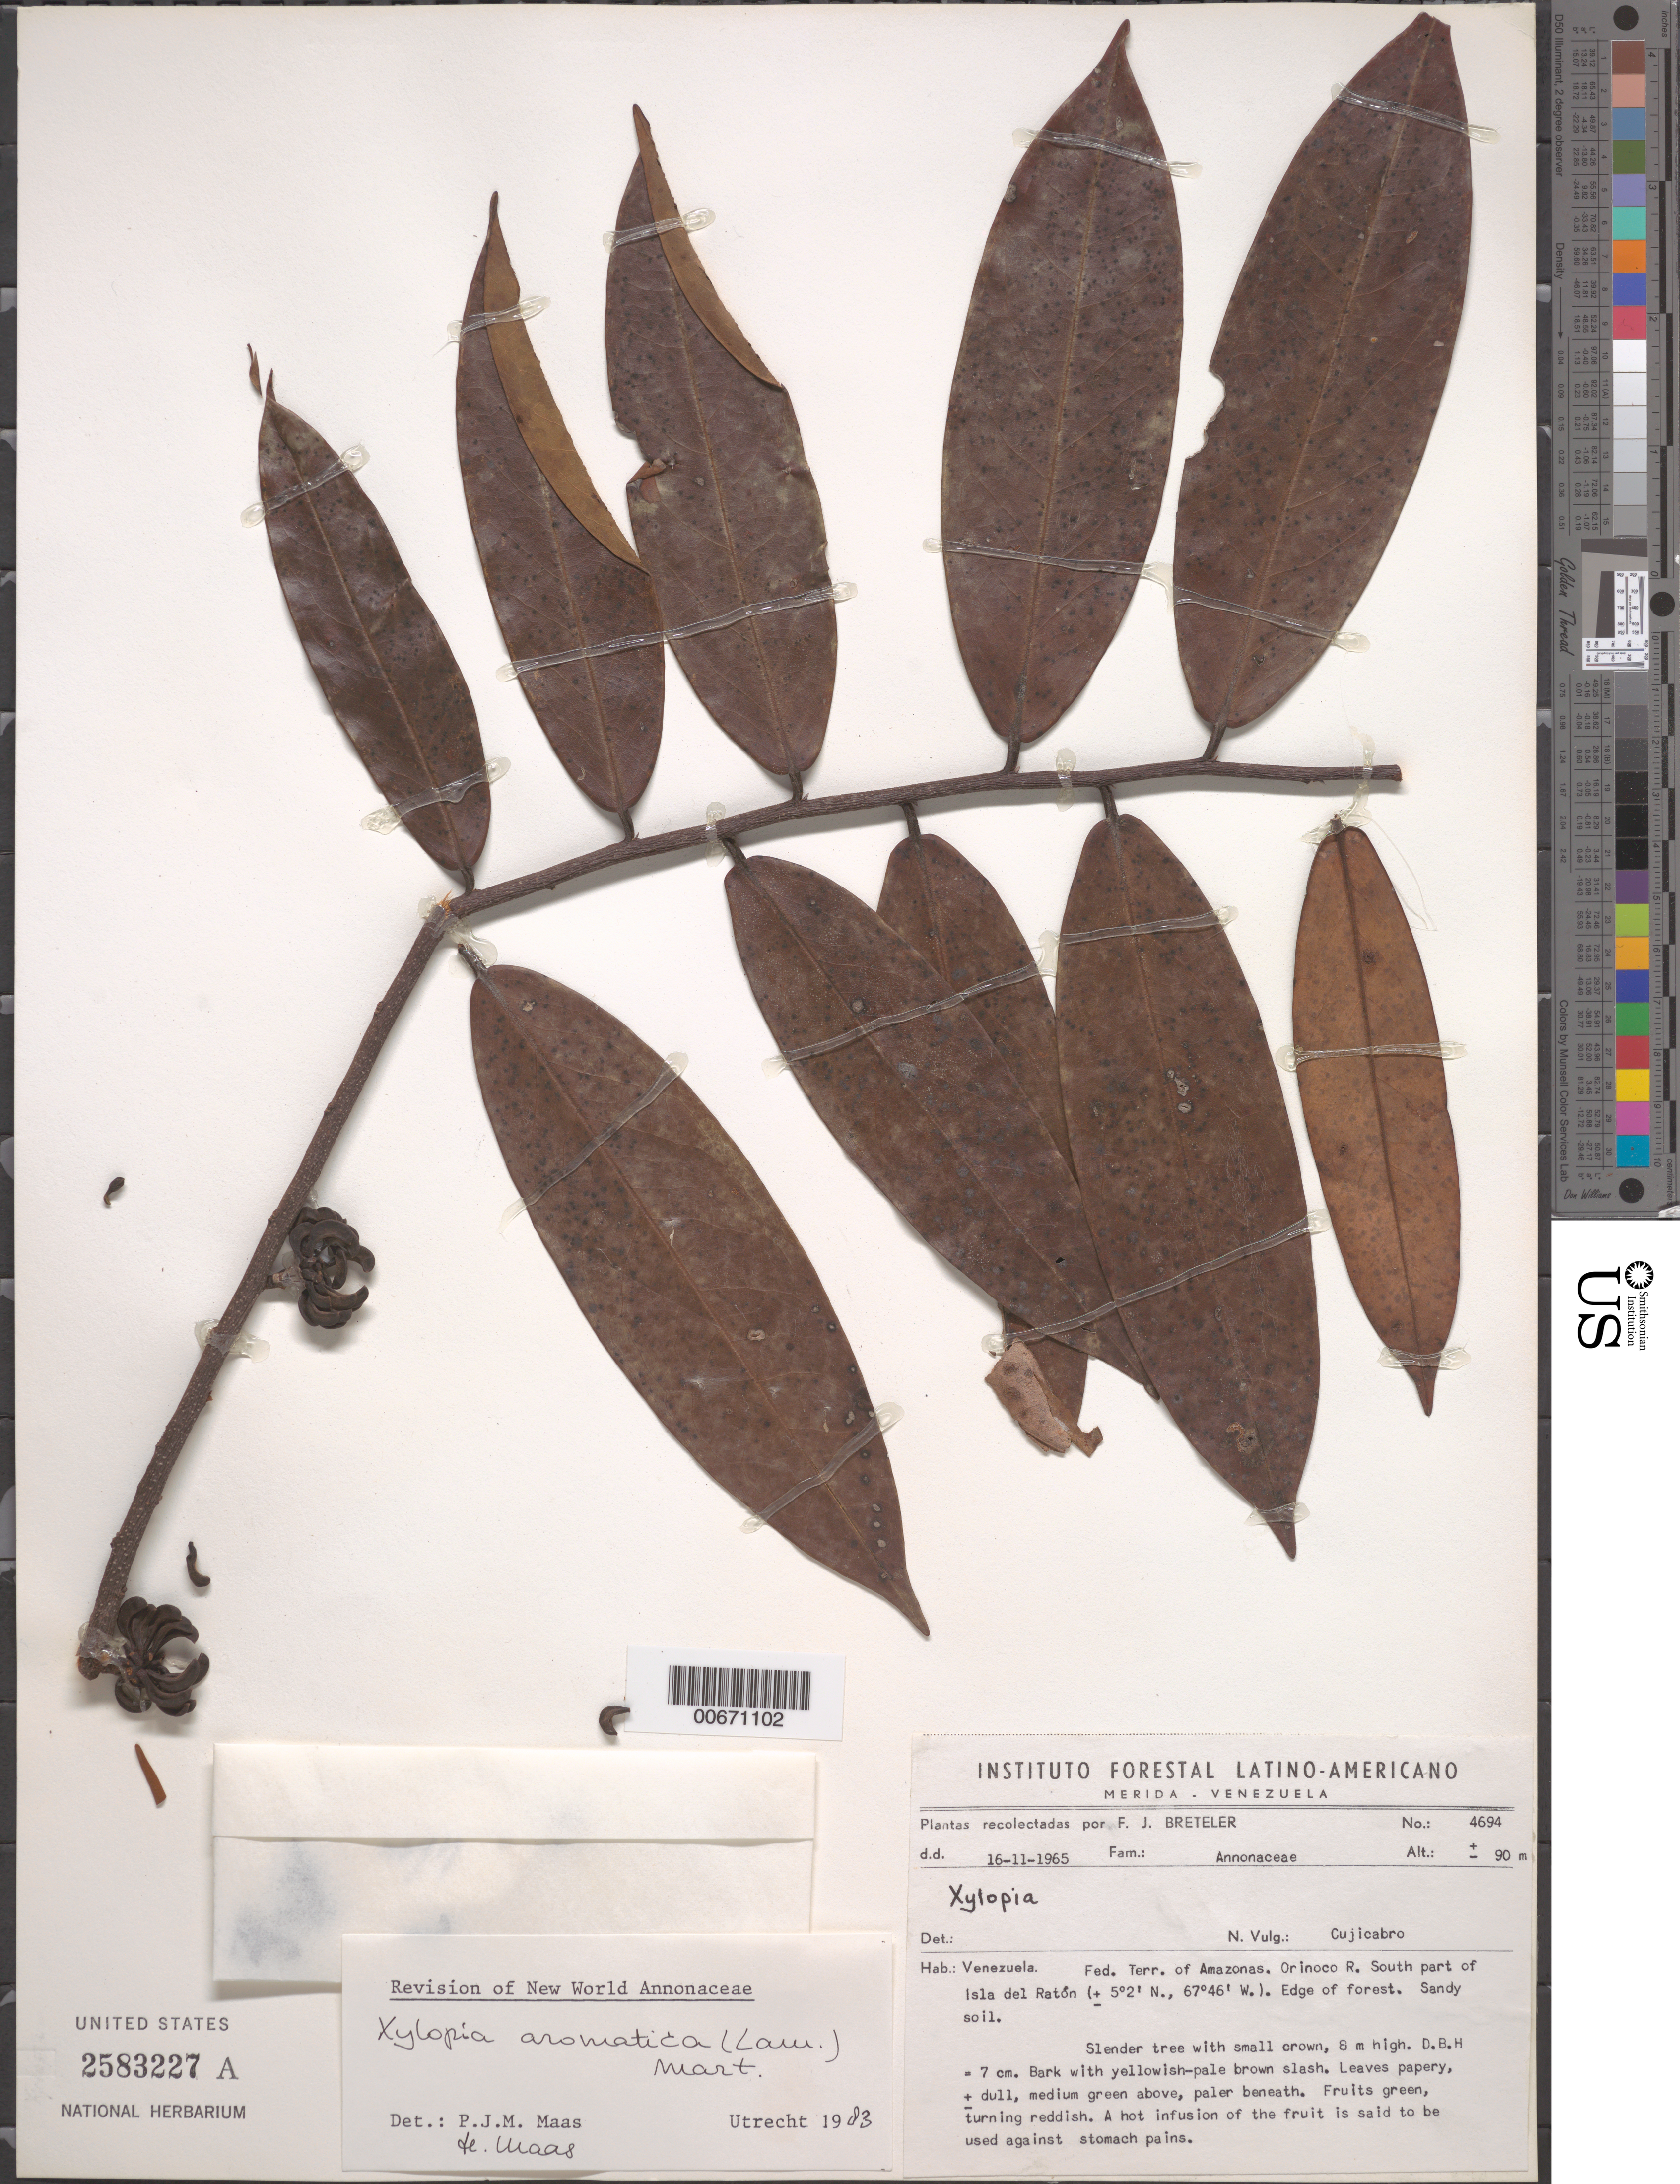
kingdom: Plantae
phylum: Tracheophyta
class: Magnoliopsida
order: Magnoliales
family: Annonaceae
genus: Xylopia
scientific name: Xylopia aromatica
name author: (Lam.) Mart.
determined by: Maas, Paul J. M.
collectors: F. J. Breteler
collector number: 4694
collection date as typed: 16-Nov-65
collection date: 1965-11-16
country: Venezuela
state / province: Amazonas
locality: Orinoco R., southern part of Isla del Raton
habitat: Edge of forest, sandy soil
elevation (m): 90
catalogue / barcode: US 2583227A